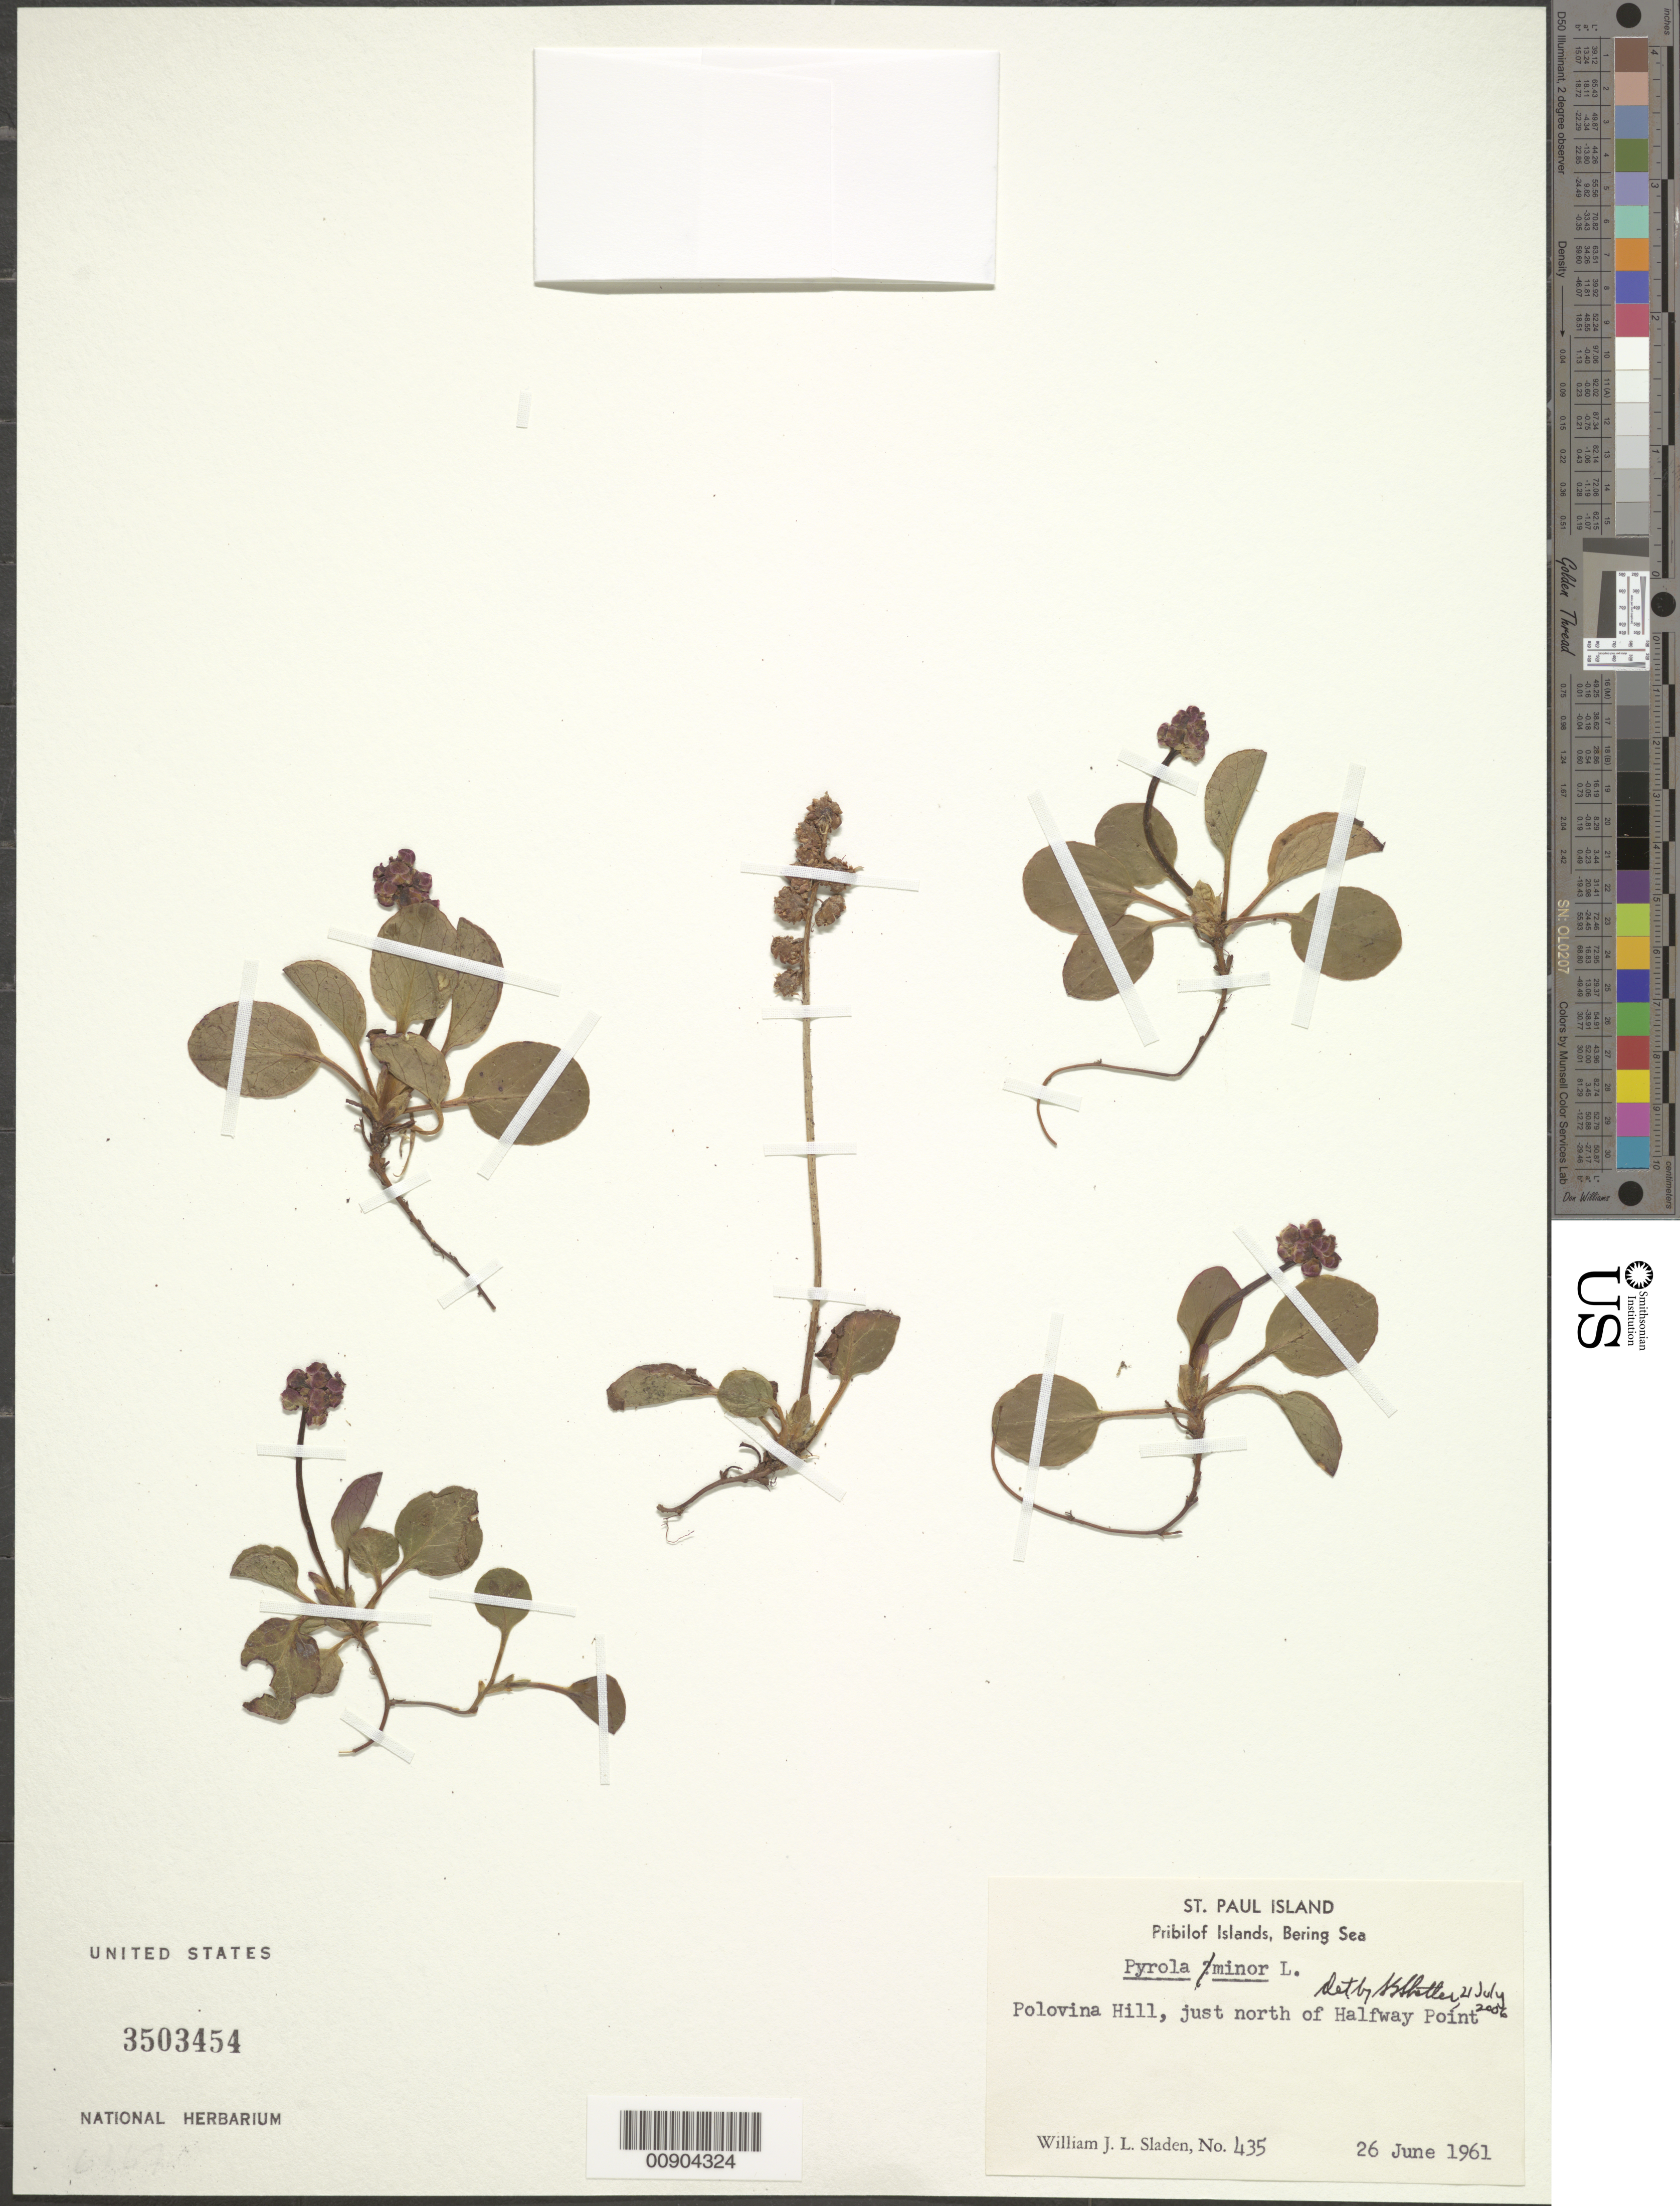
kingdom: Plantae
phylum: Tracheophyta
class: Magnoliopsida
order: Ericales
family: Ericaceae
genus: Pyrola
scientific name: Pyrola minor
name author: L.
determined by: Shetler, Stanwyn G., (US), NMNH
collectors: W. Sladen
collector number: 435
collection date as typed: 26 Jun 1961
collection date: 1961-06-26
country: United States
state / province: Alaska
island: St. Paul Island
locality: Polovina Hill, just north of Halfway Point., Bering Sea, Pribilof Islands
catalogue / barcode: US 3503454